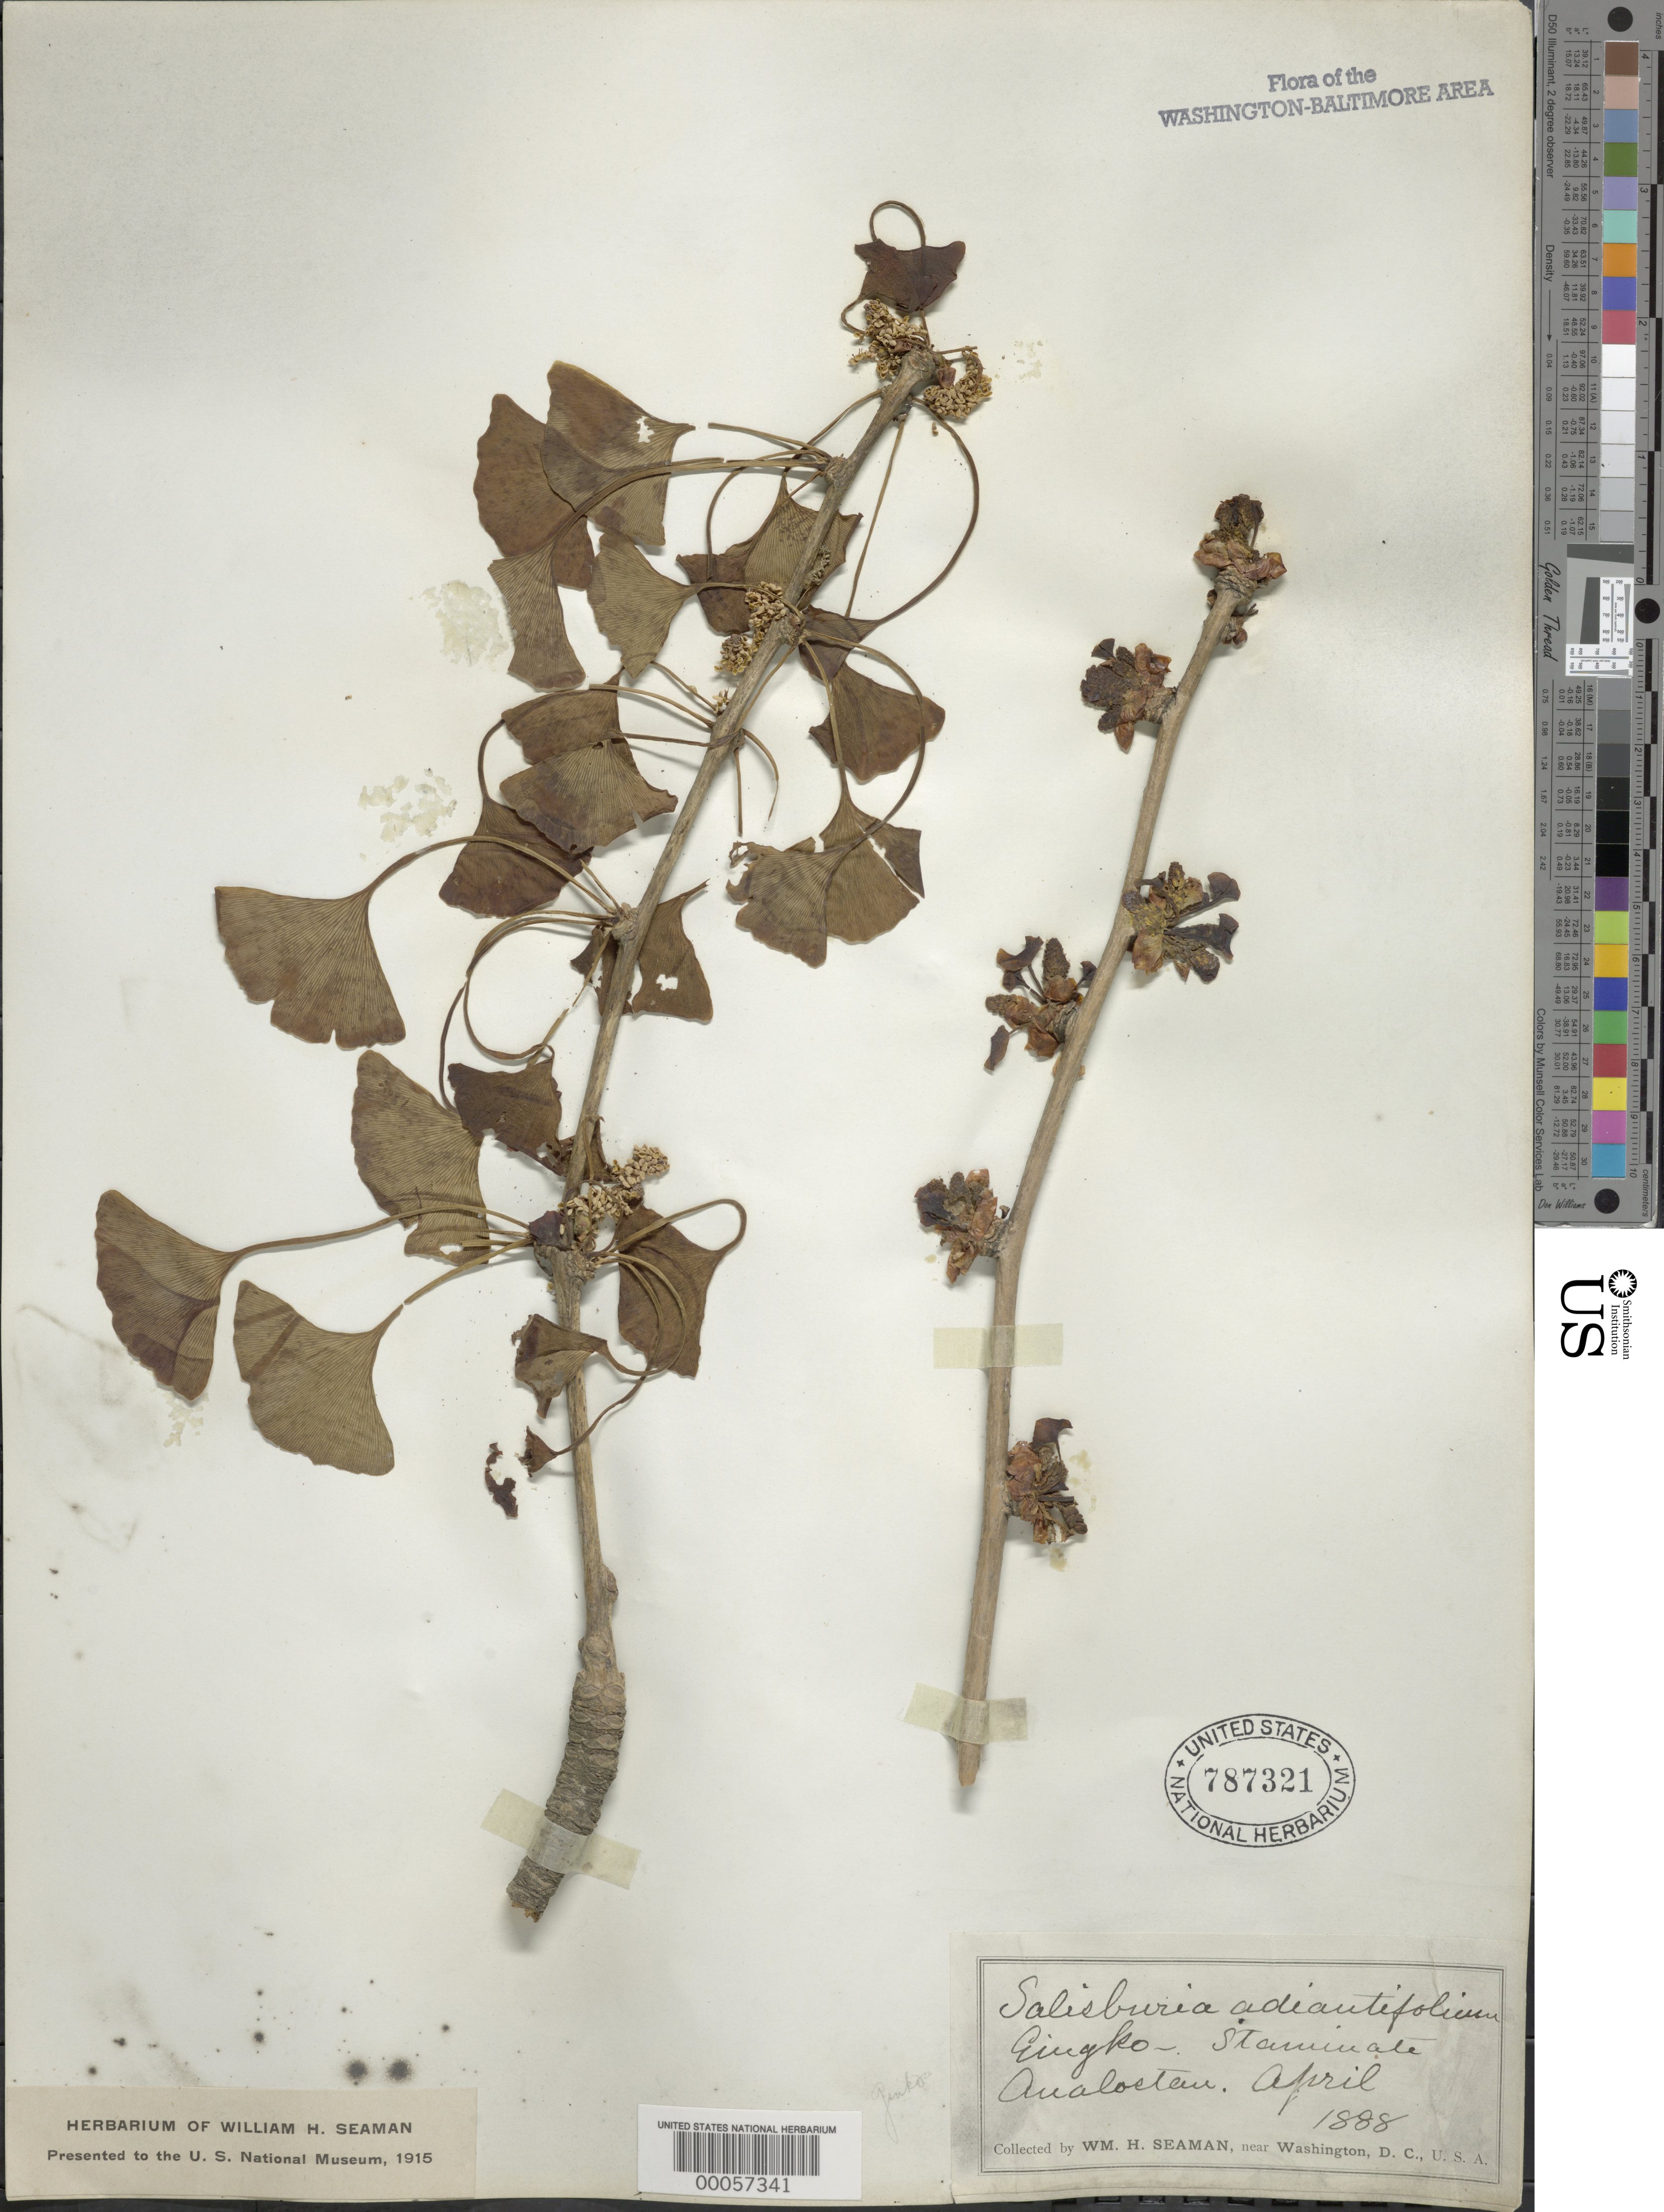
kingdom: Plantae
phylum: Tracheophyta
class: Ginkgoopsida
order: Ginkgoales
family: Ginkgoaceae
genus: Ginkgo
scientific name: Ginkgo biloba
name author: L.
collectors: W. Seaman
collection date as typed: Apr 1888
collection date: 1888-04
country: United States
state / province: District of Columbia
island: Theodore Roosevelt Island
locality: Vicinity of Washington D.C.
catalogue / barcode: US 787321